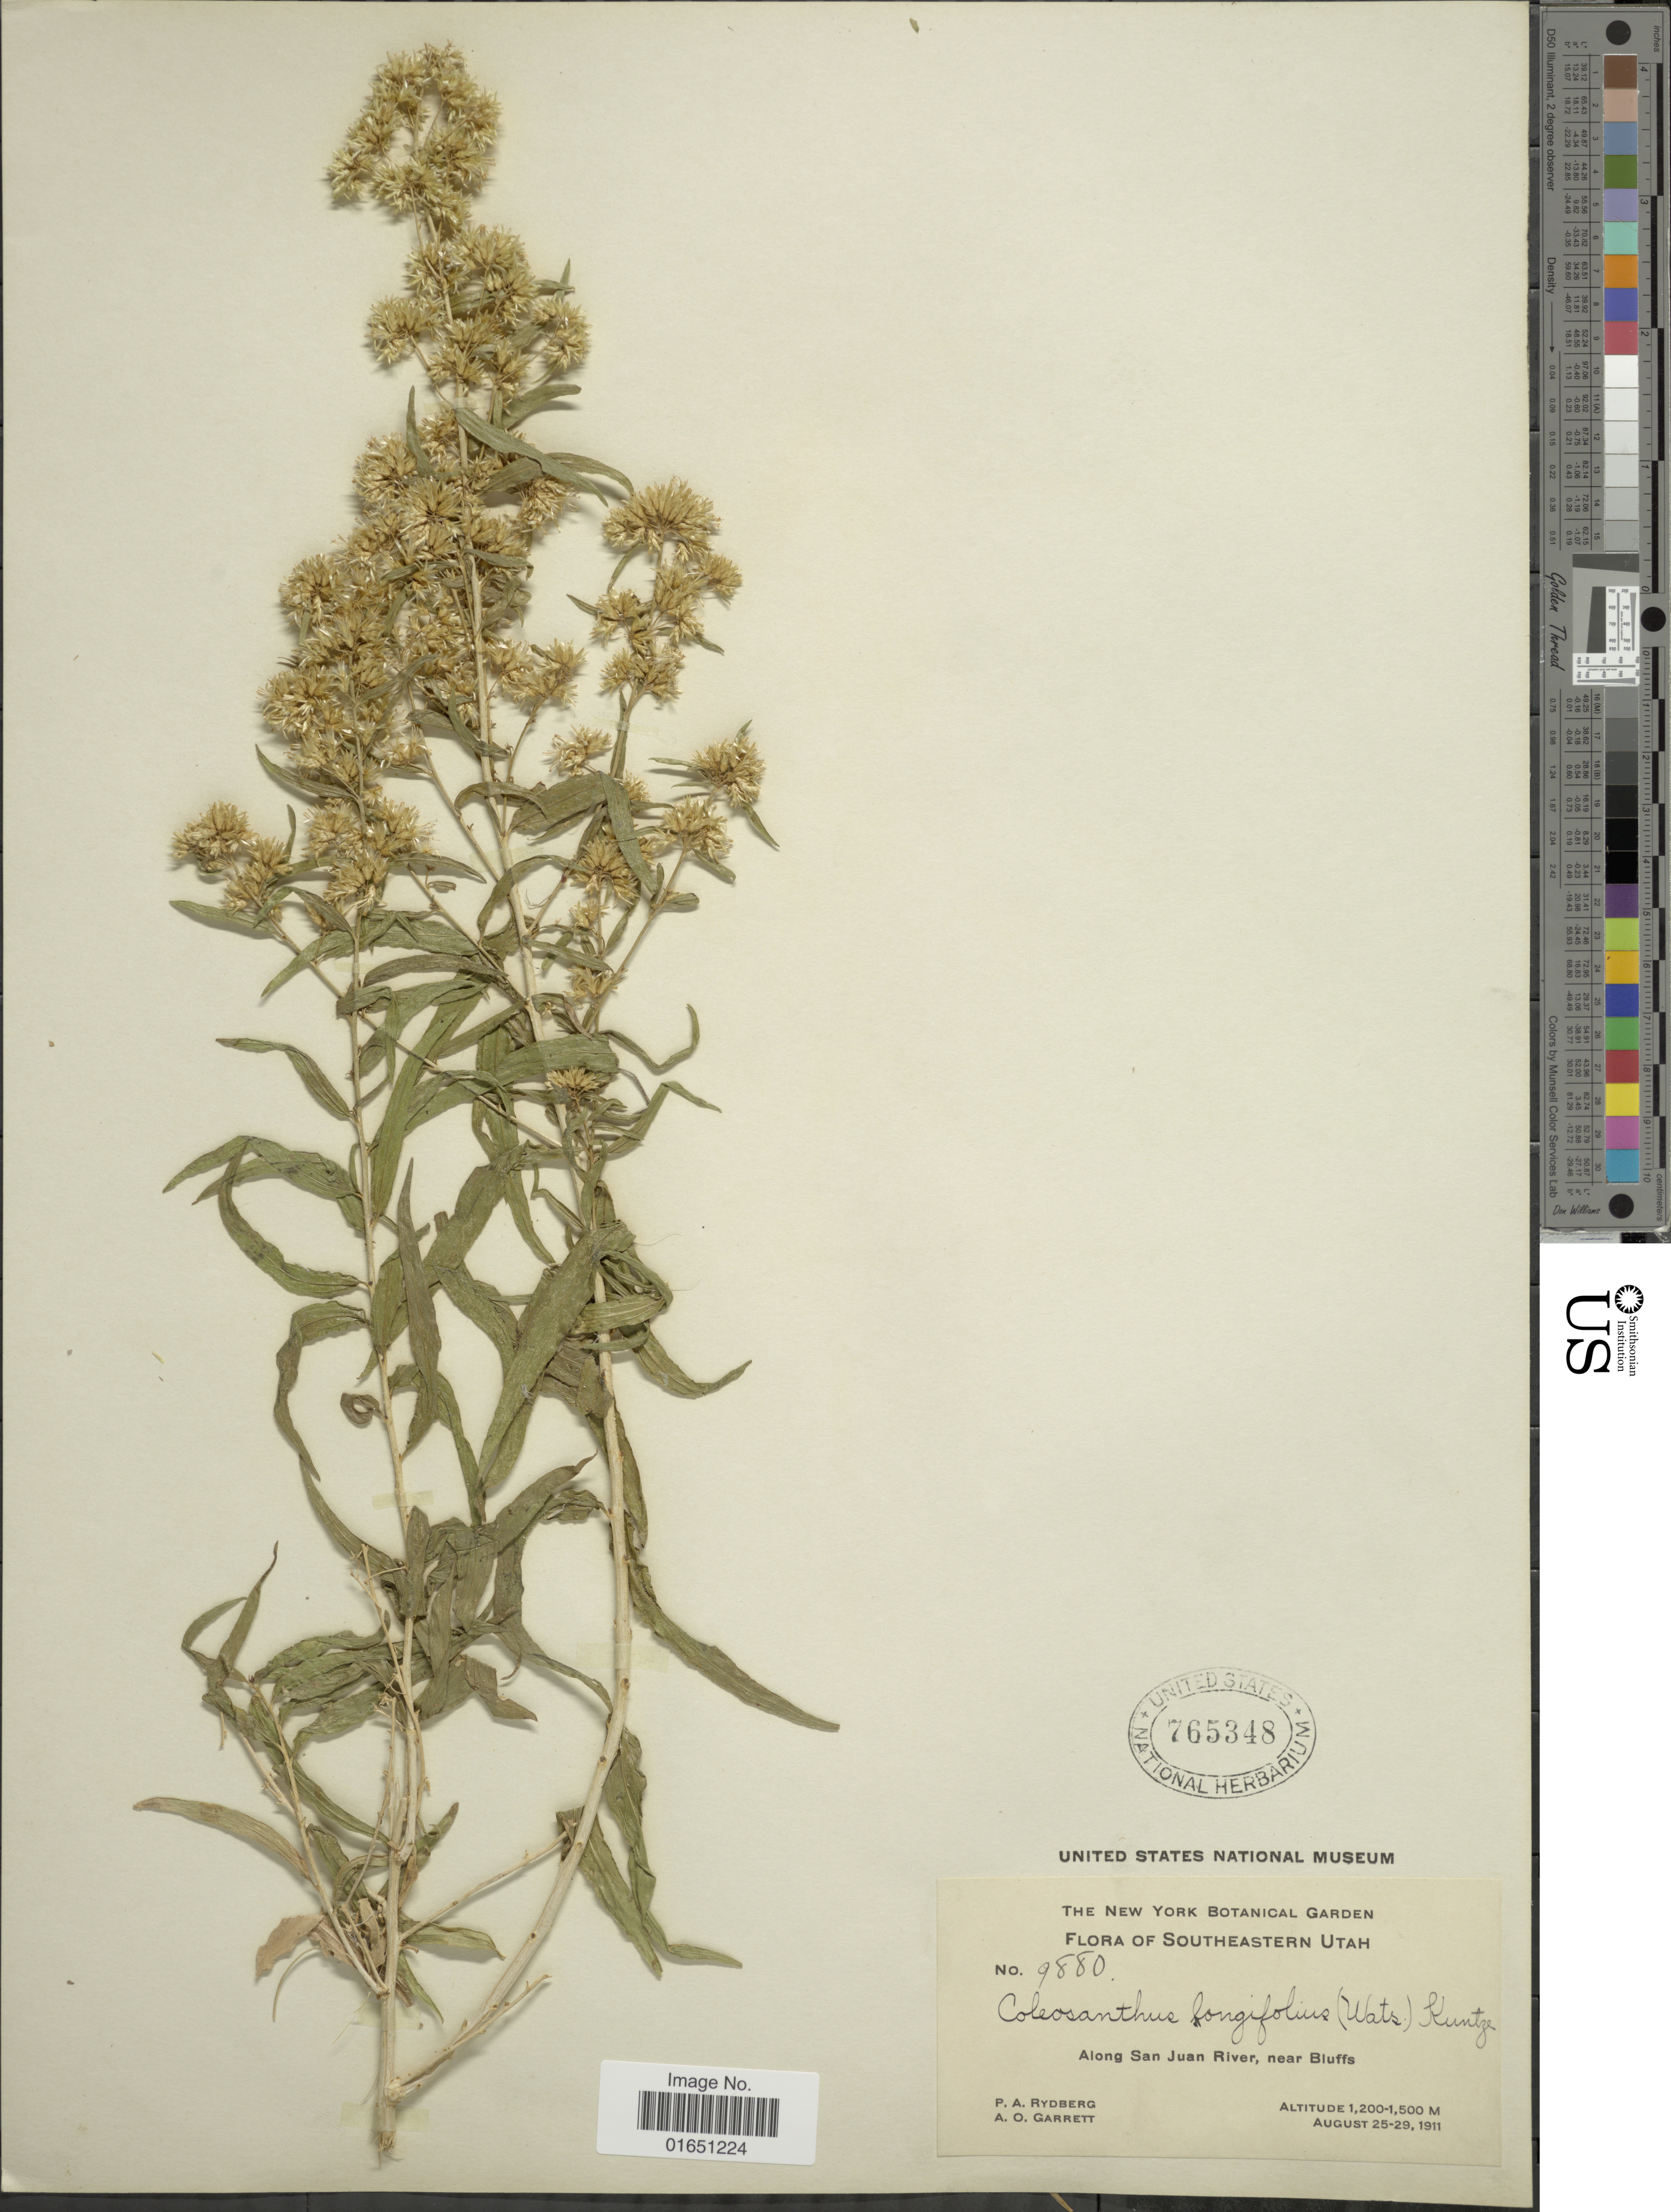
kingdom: Plantae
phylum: Tracheophyta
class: Magnoliopsida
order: Asterales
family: Asteraceae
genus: Brickellia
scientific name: Brickellia longifolia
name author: S. Watson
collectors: P. A. Rydberg & A. O. Garrett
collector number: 9880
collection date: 1911-08-25/1911-08-29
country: United States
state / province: Utah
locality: Southeastern Utah, Along San Juan River, near Bluffs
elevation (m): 1200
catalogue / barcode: US 765348